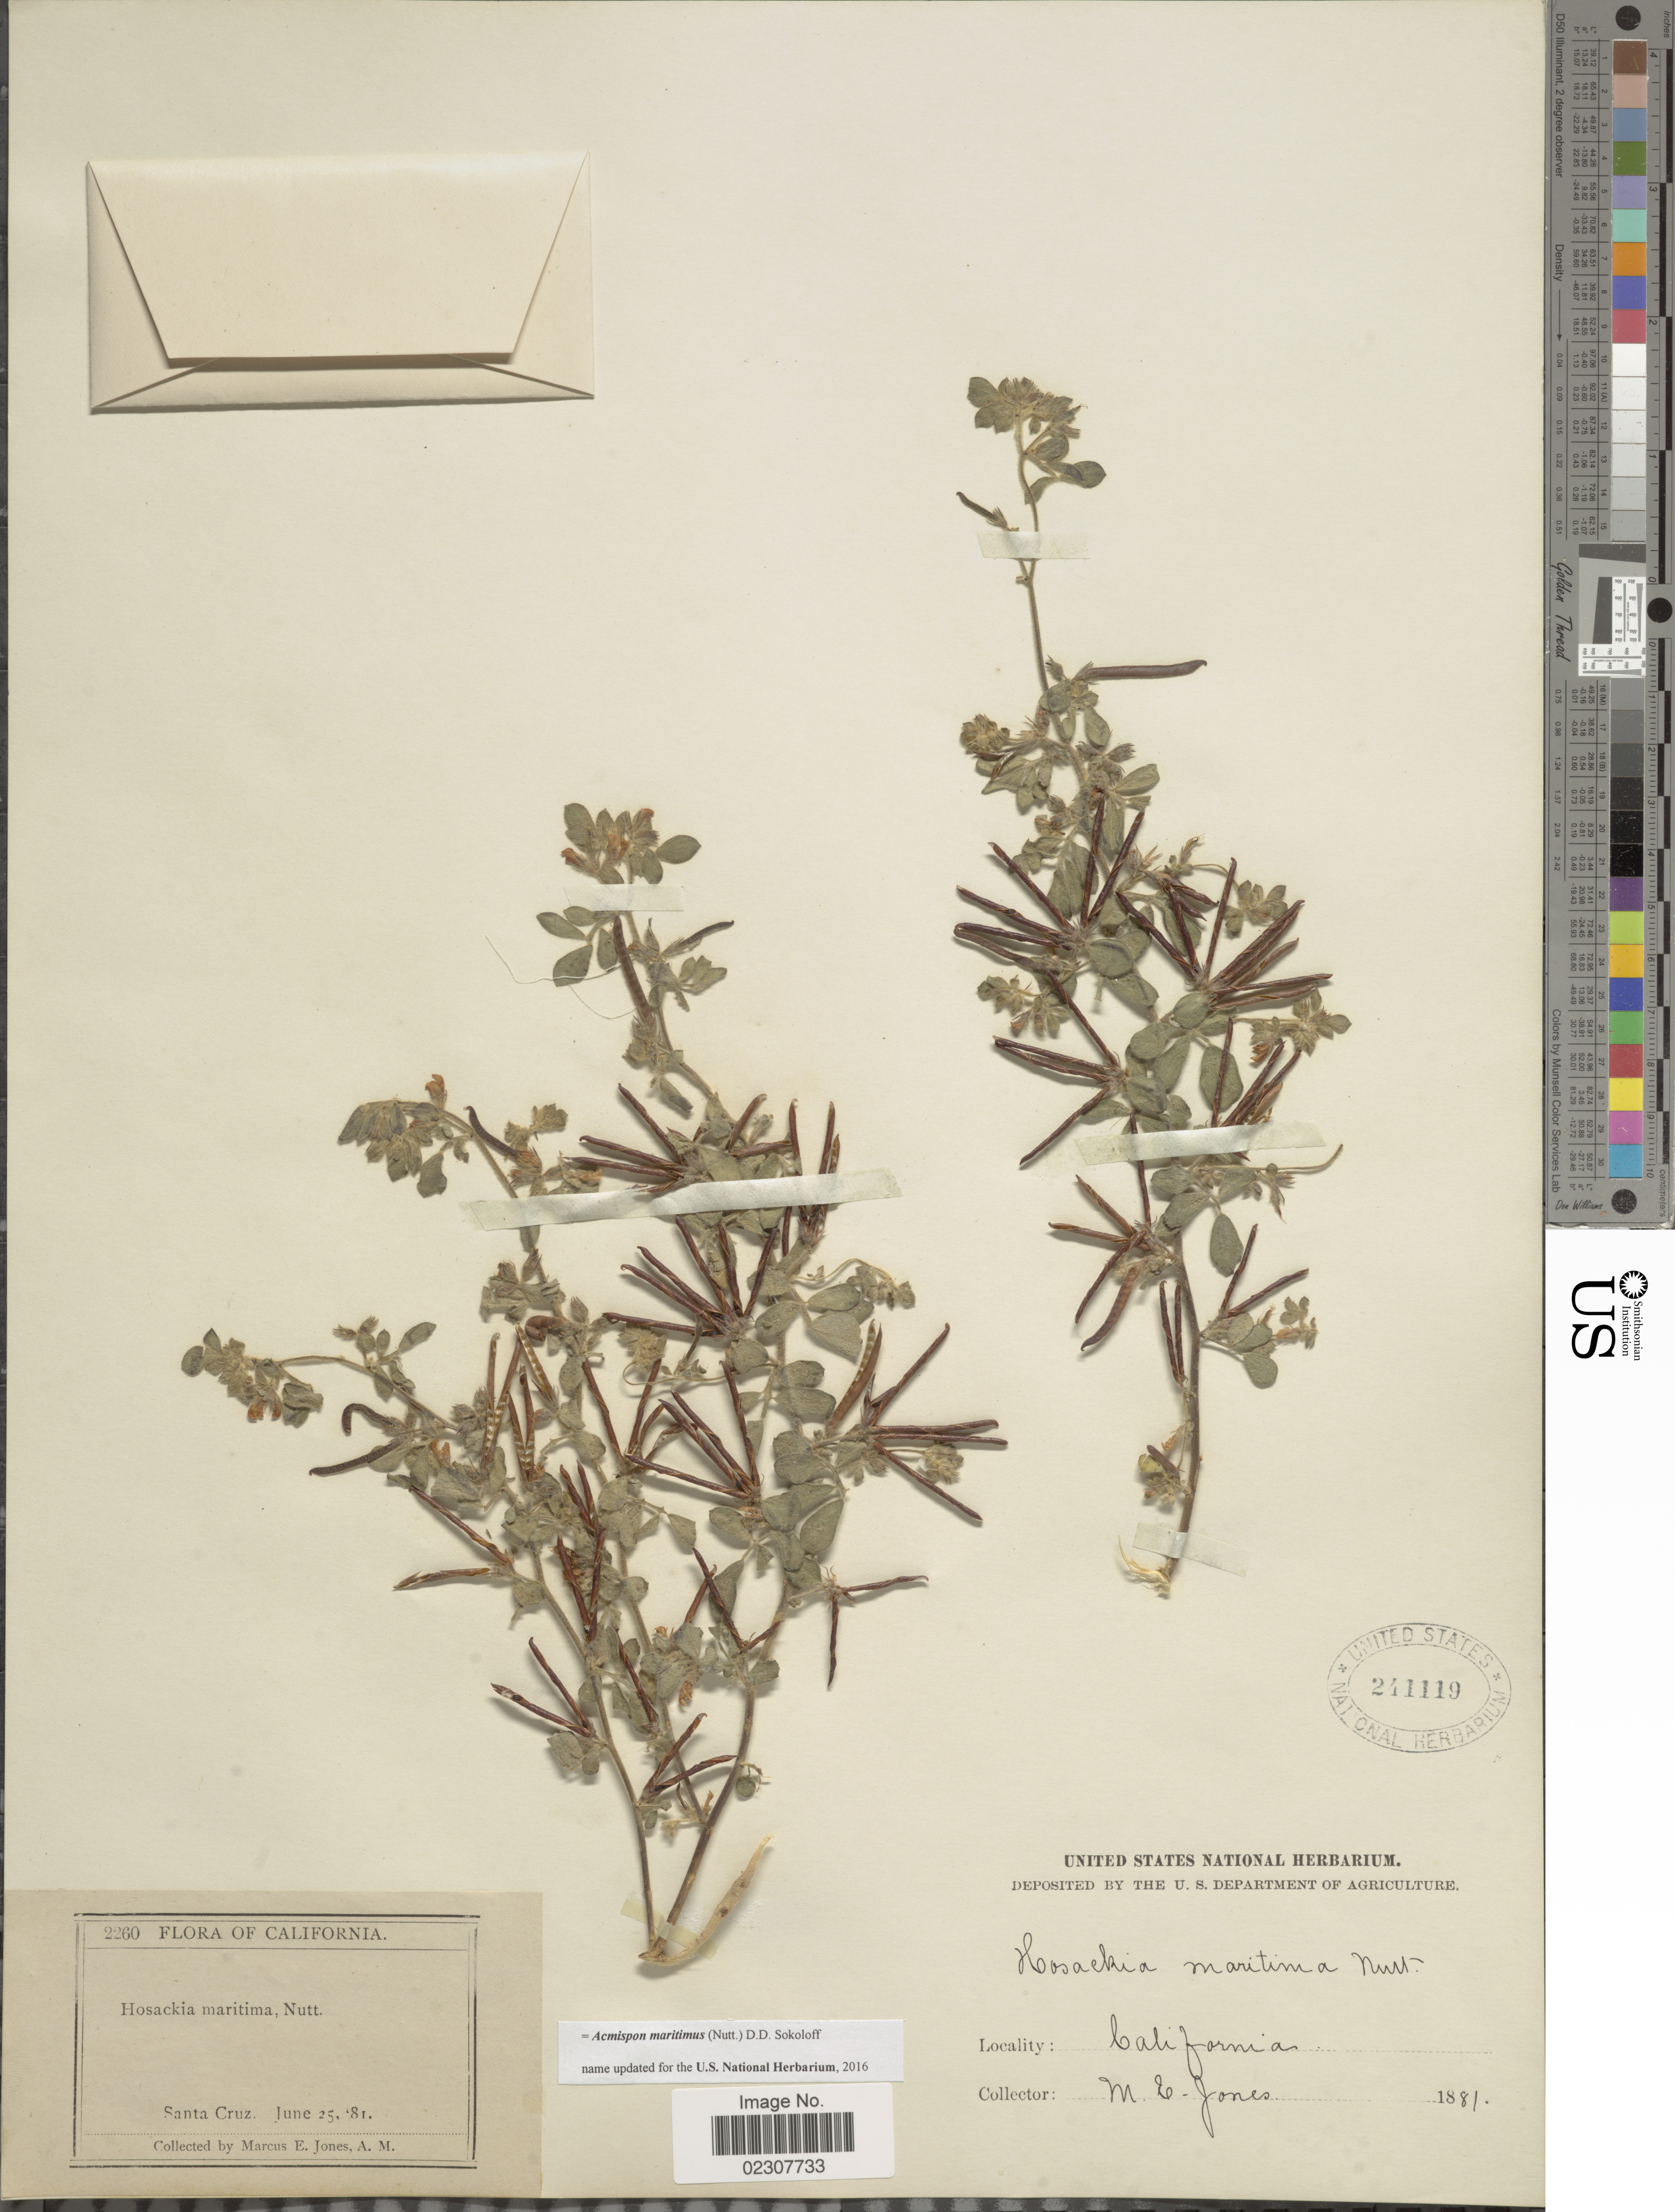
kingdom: Plantae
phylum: Tracheophyta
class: Magnoliopsida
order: Fabales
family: Fabaceae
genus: Acmispon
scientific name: Acmispon maritimus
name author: (Nutt.) D.D. Sokoloff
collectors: M. E. Jones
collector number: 2260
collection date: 1881-06-25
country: United States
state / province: California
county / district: Santa Cruz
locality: Santa Cruz.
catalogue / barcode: US 241119